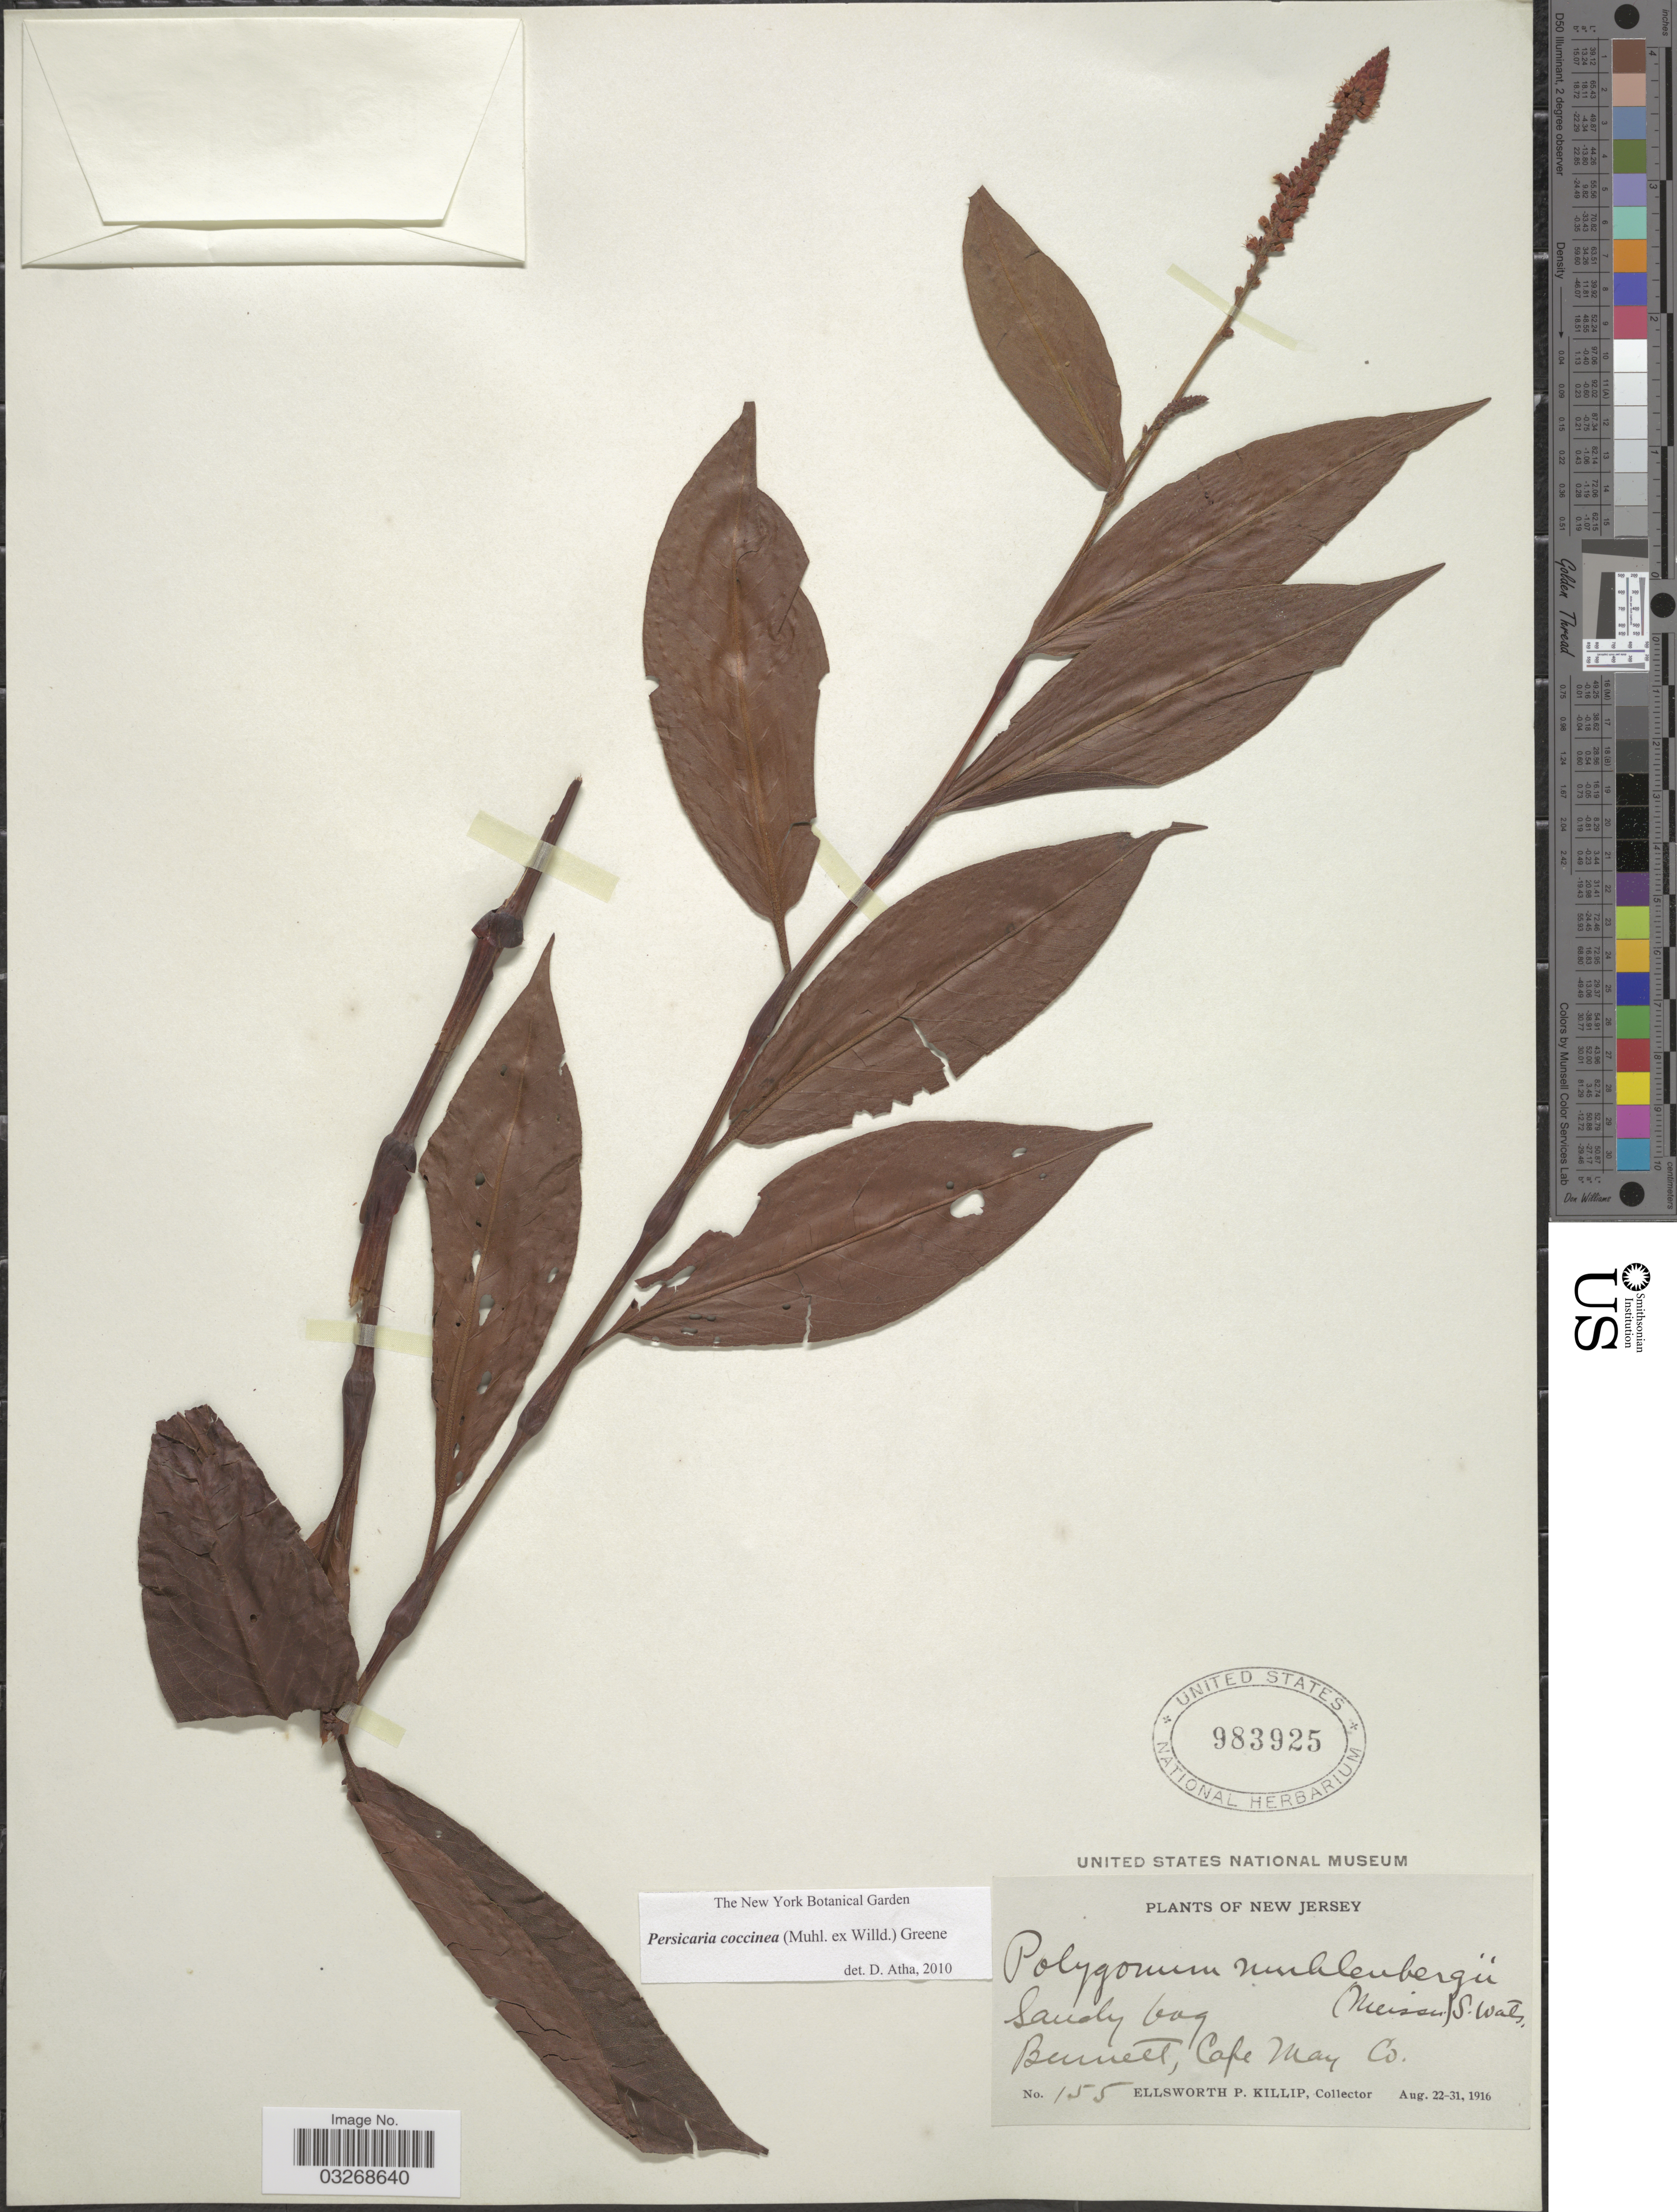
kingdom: Plantae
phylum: Tracheophyta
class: Magnoliopsida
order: Caryophyllales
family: Polygonaceae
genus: Persicaria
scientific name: Persicaria coccinea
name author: (Muhl. ex Willd.) Greene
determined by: Atha, D. E.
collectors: E. P. Killip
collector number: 155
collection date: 1916-08-22/1916-08-31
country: United States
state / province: New Jersey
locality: Bennett, Cape May Co.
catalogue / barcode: US 983925